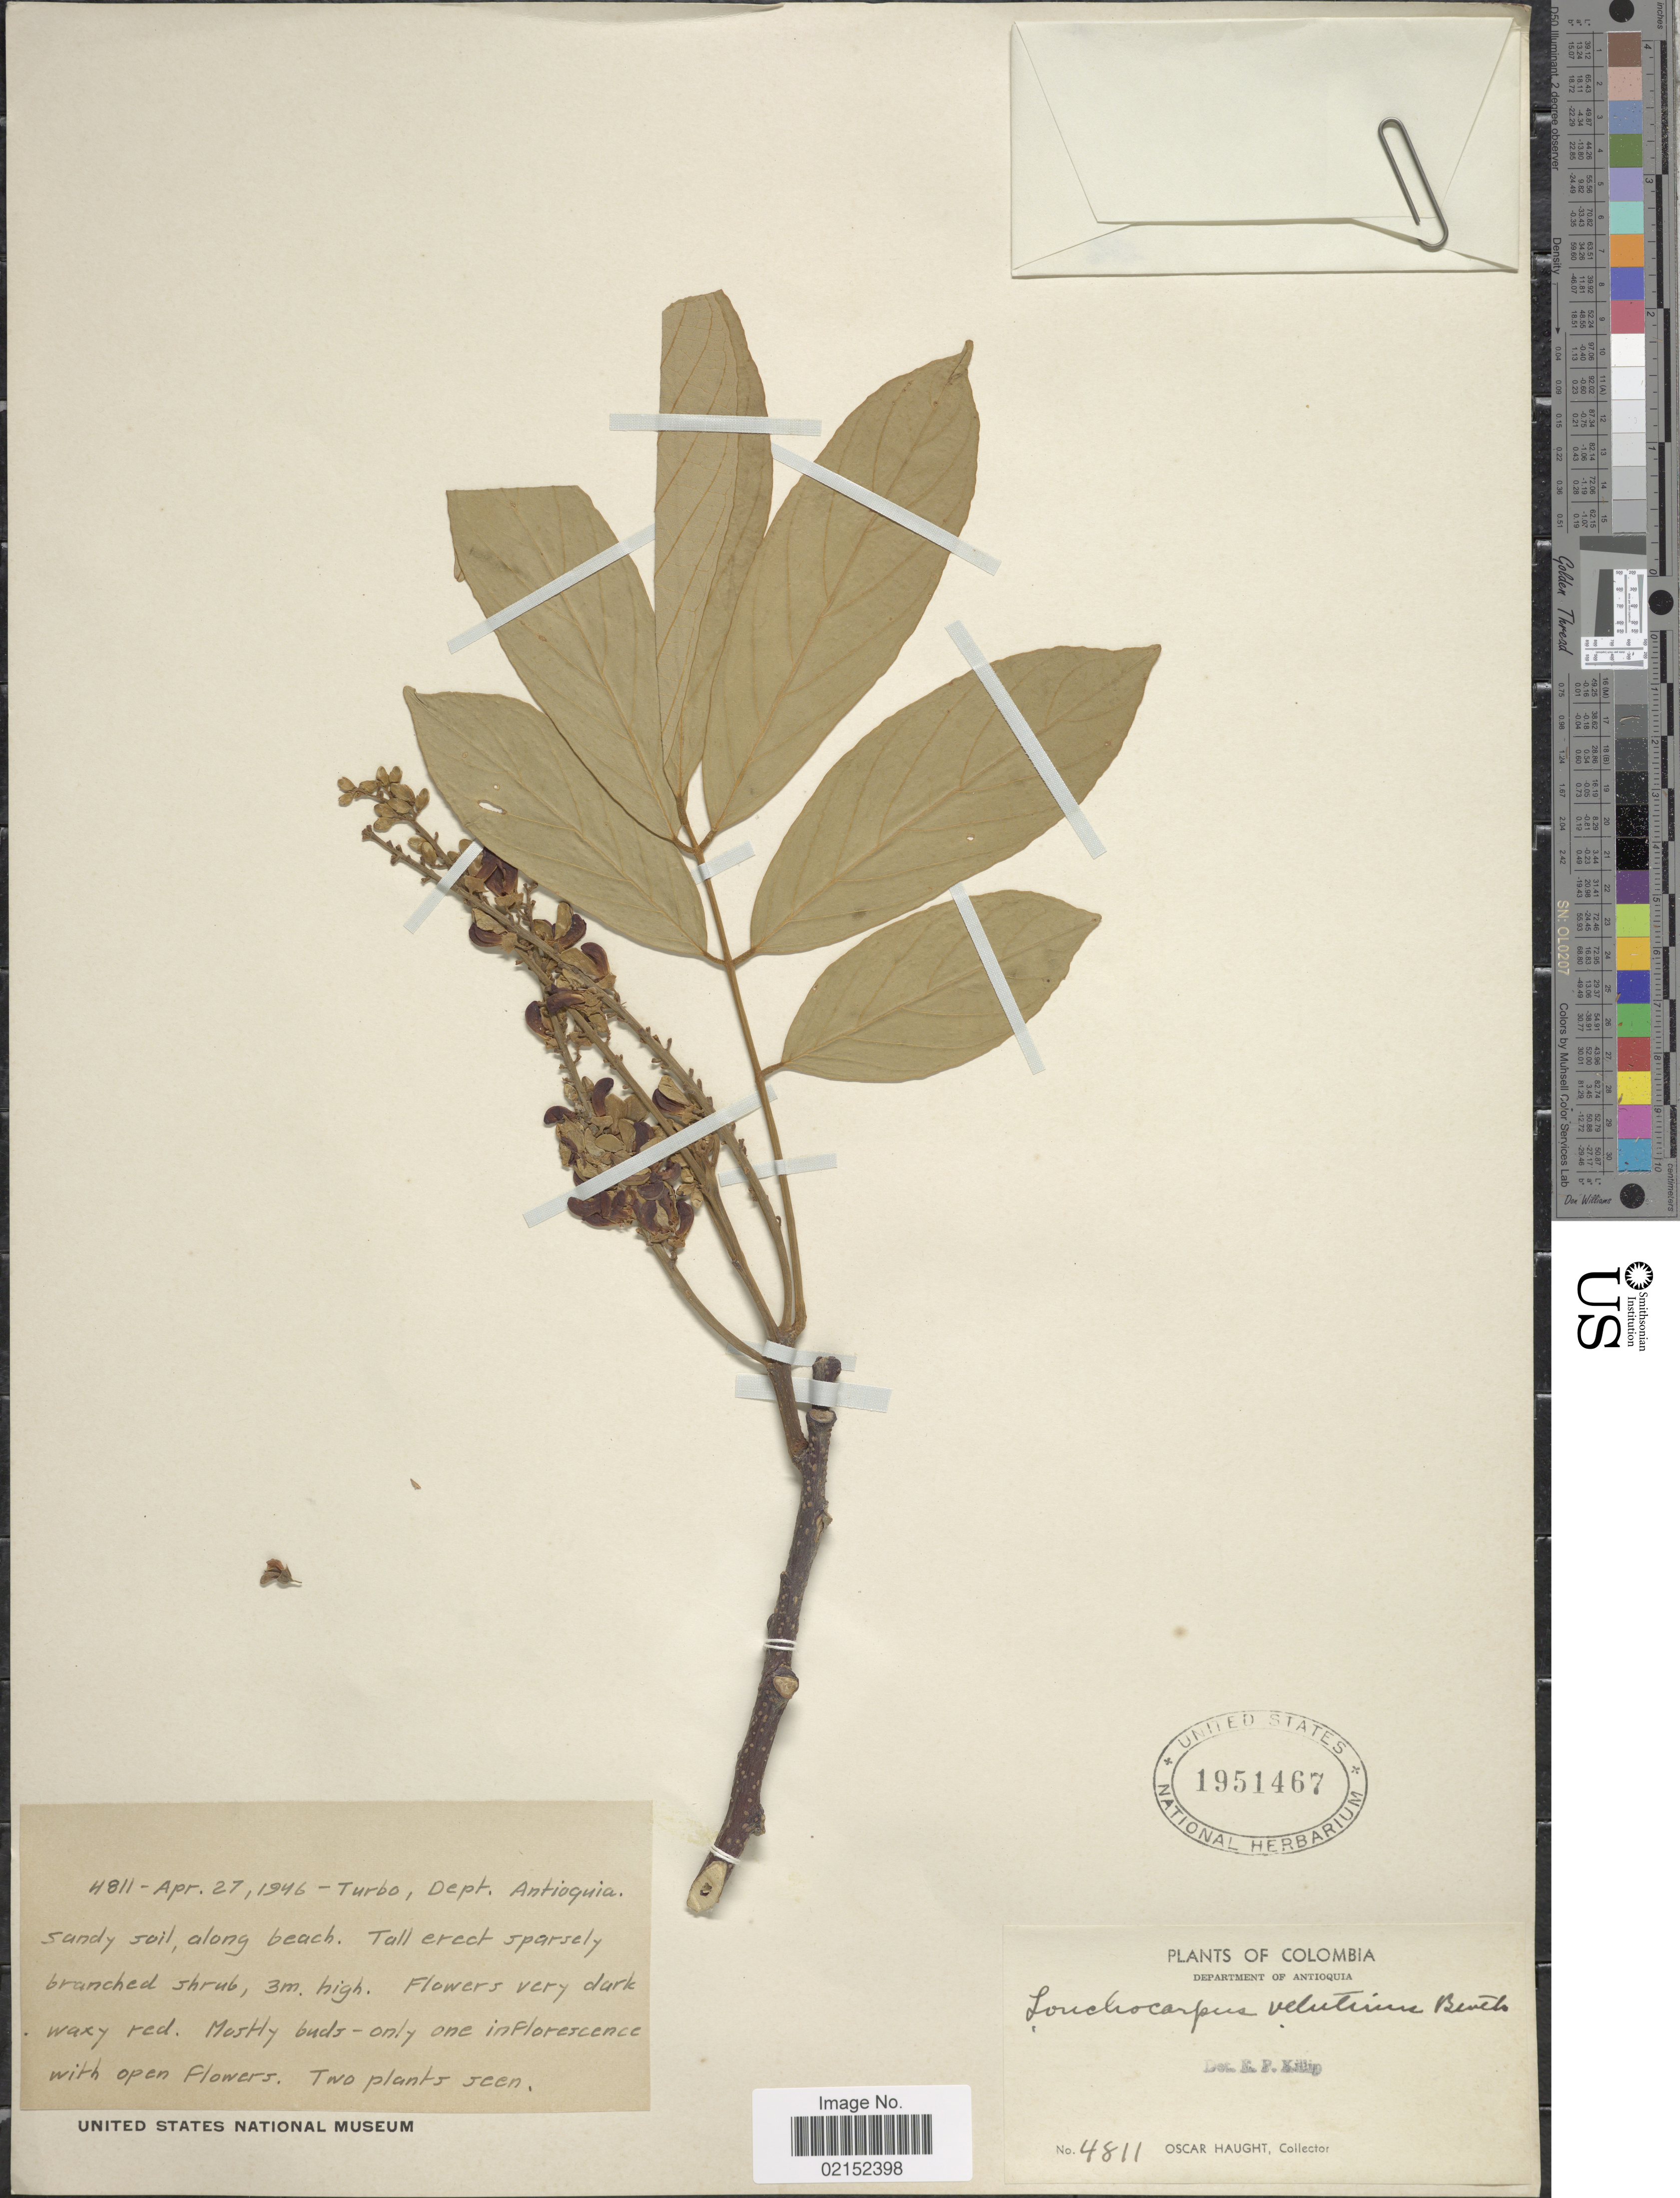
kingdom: Plantae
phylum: Tracheophyta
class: Magnoliopsida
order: Fabales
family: Fabaceae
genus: Lonchocarpus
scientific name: Lonchocarpus velutinus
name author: Benth. ex Seem.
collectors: O. L. Haught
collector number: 4811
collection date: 1946-04-27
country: Colombia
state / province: Antioquia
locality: Turbo, sandy soil, along beach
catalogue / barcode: US 1951467